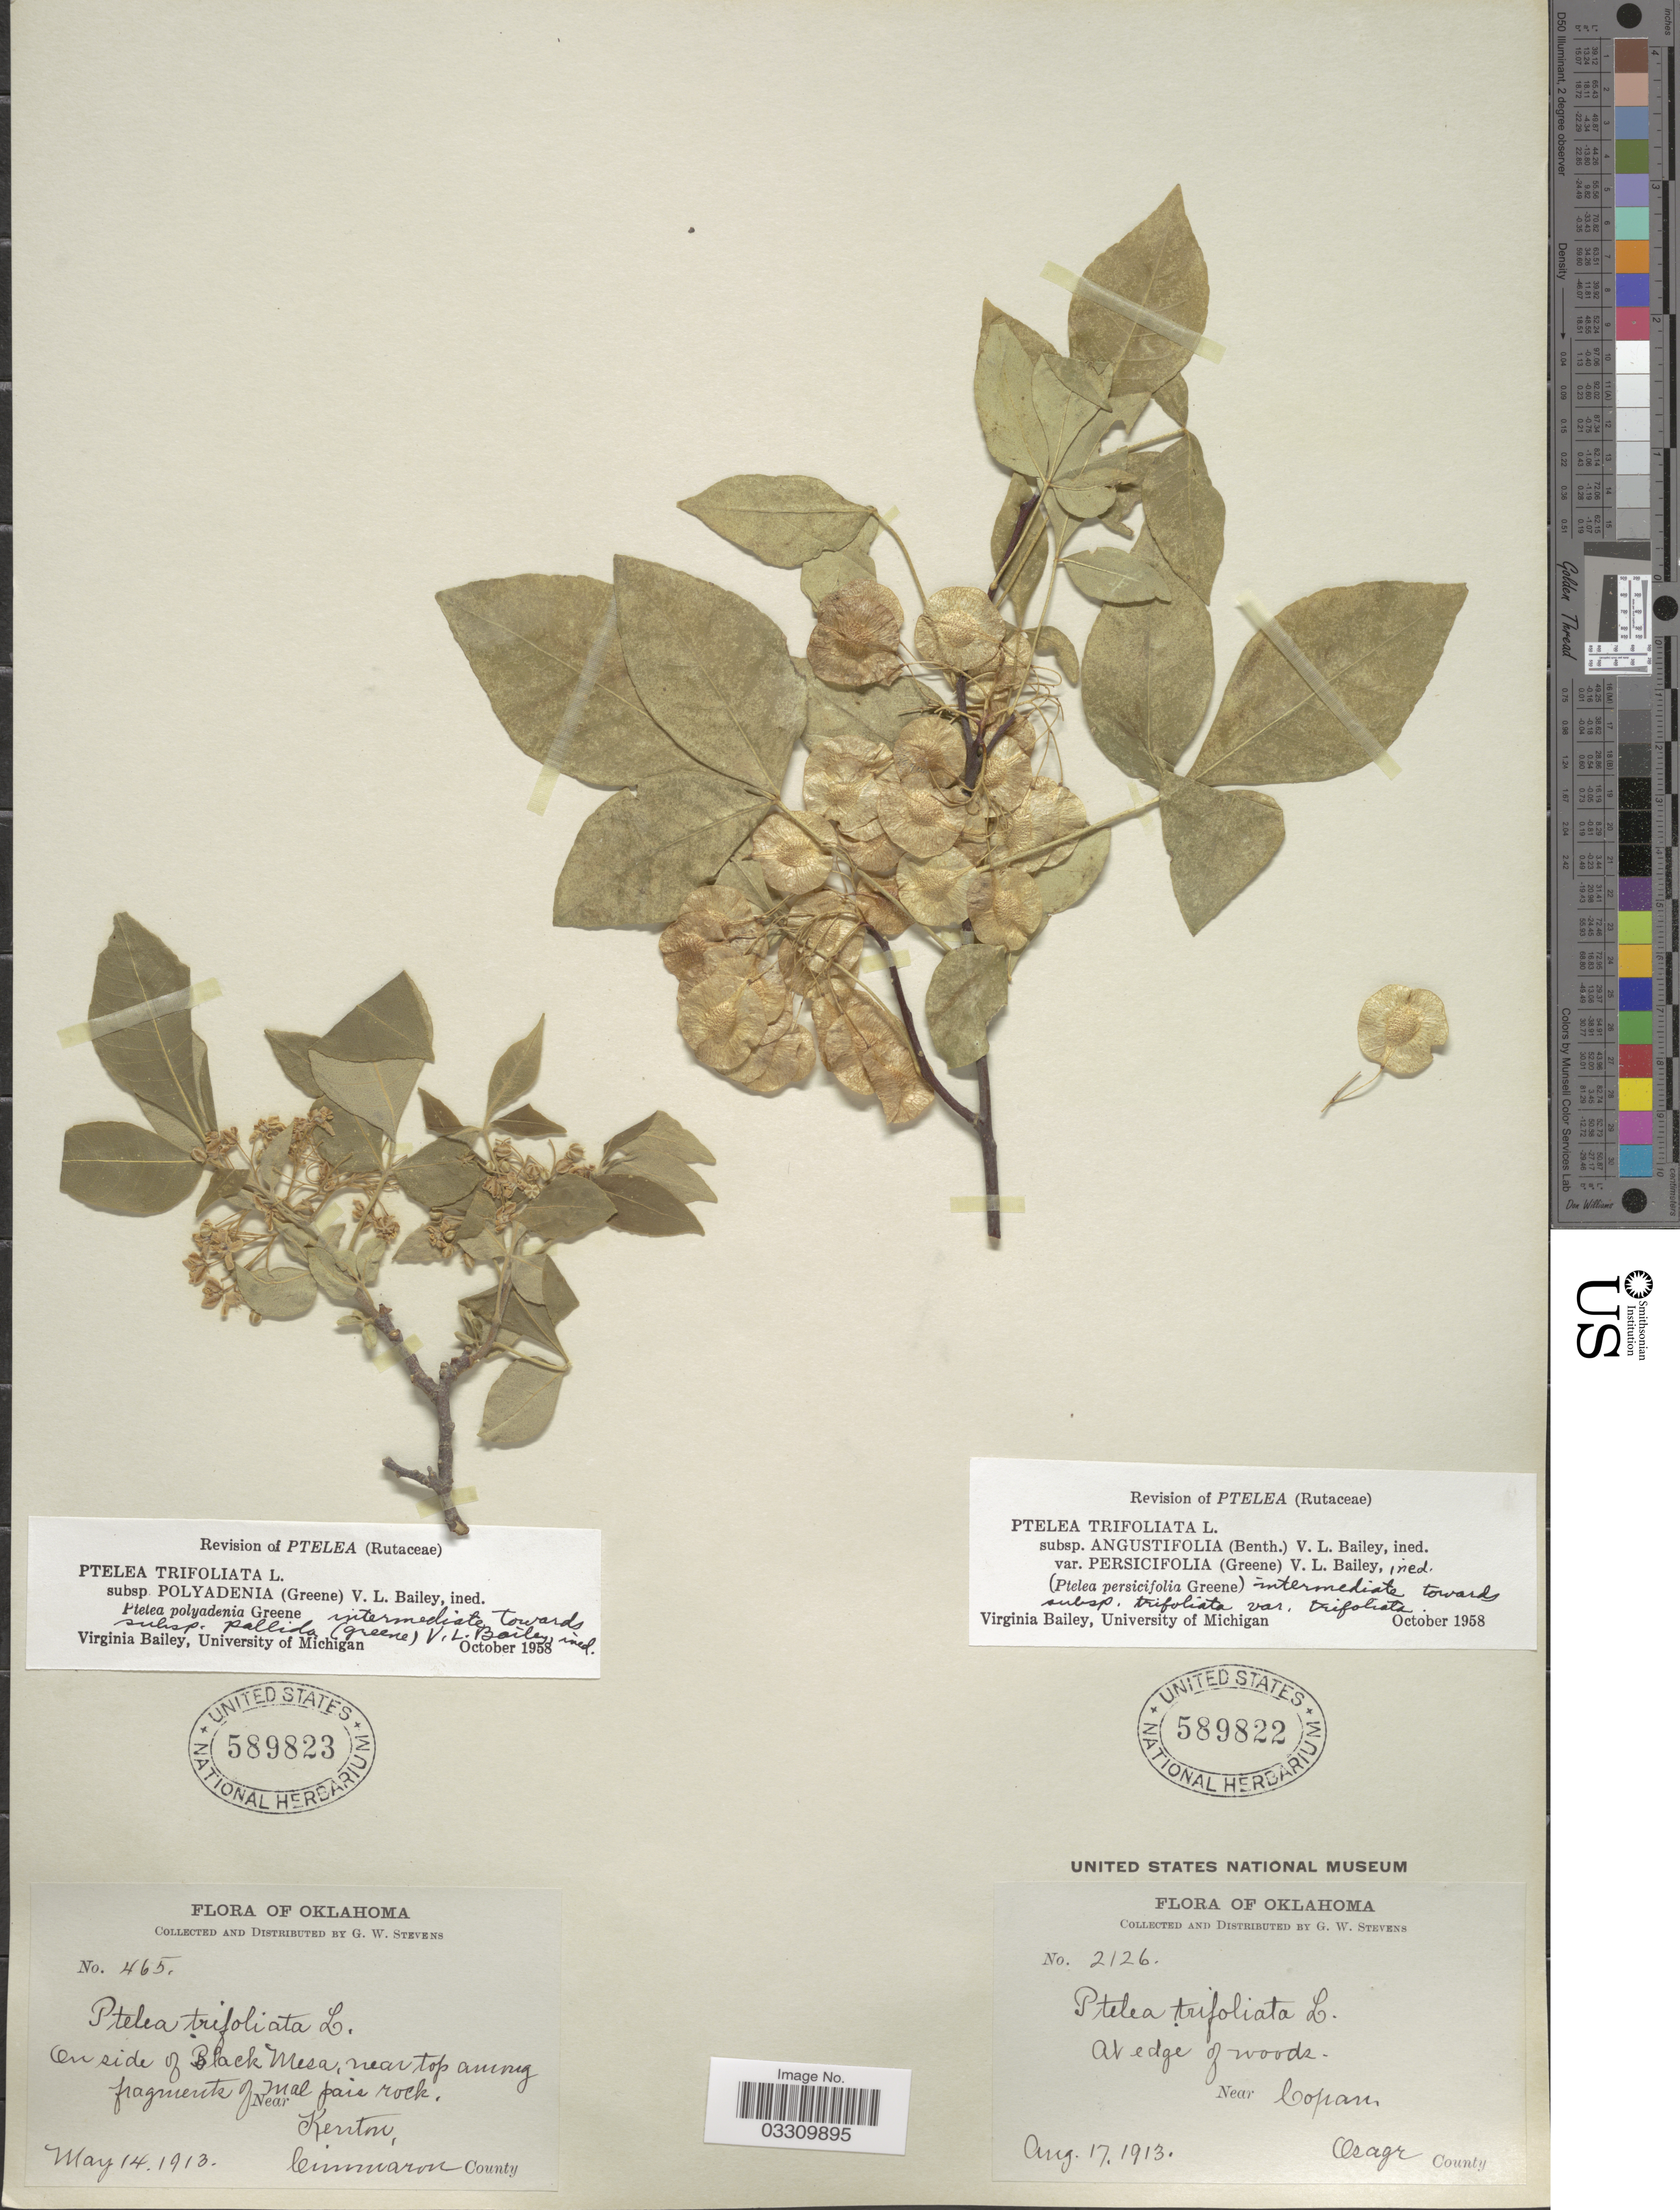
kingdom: Plantae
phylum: Tracheophyta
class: Magnoliopsida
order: Sapindales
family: Rutaceae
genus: Ptelea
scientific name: Ptelea trifoliata subsp. polyadenia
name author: (Greene) V. L. Bailey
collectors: G. W. Stevens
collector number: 2126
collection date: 1913-08-17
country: United States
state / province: Oklahoma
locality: At edge of woods. Near Copan. Osage County.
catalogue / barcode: US 589822-2